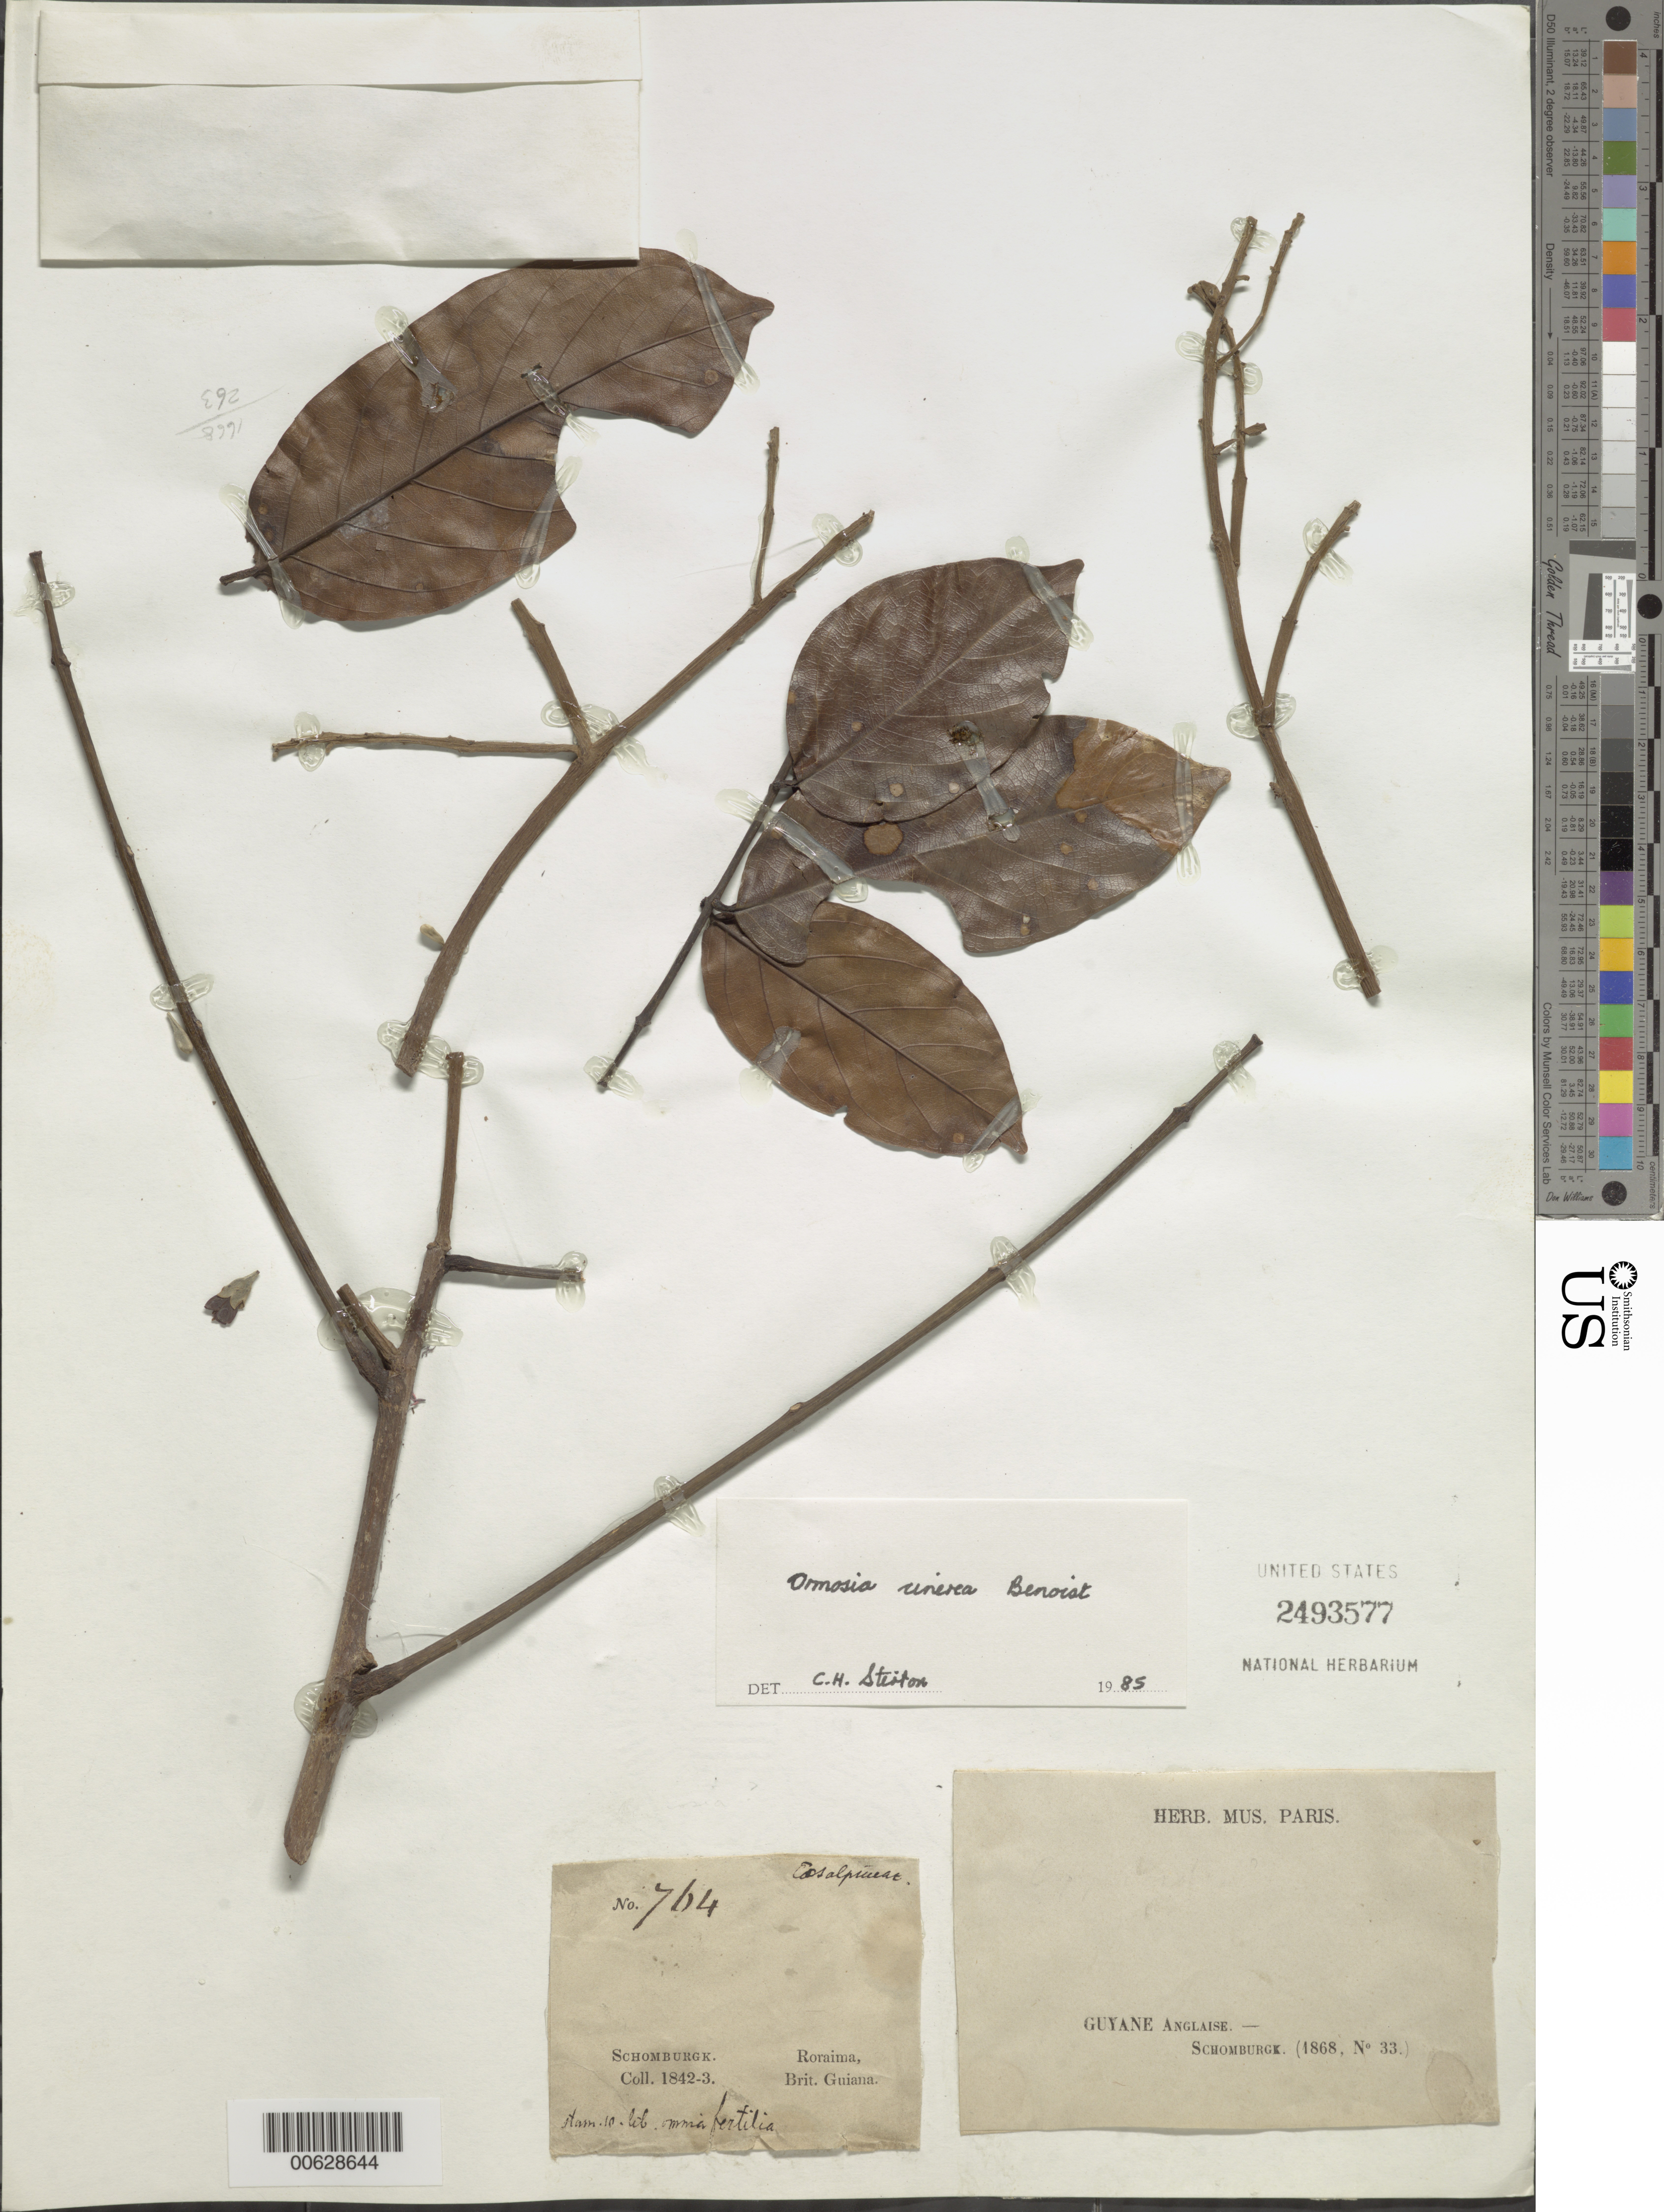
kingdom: Plantae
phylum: Tracheophyta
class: Magnoliopsida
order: Fabales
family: Fabaceae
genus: Ormosia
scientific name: Ormosia cinerea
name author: Benoist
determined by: Stirton, Charles H.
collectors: R. H. Schomburgk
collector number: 764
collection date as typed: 1842 to 1843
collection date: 1842/1843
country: Guyana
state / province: Cuyuni-Mazaruni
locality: Mt. Roraima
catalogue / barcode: US 2493577